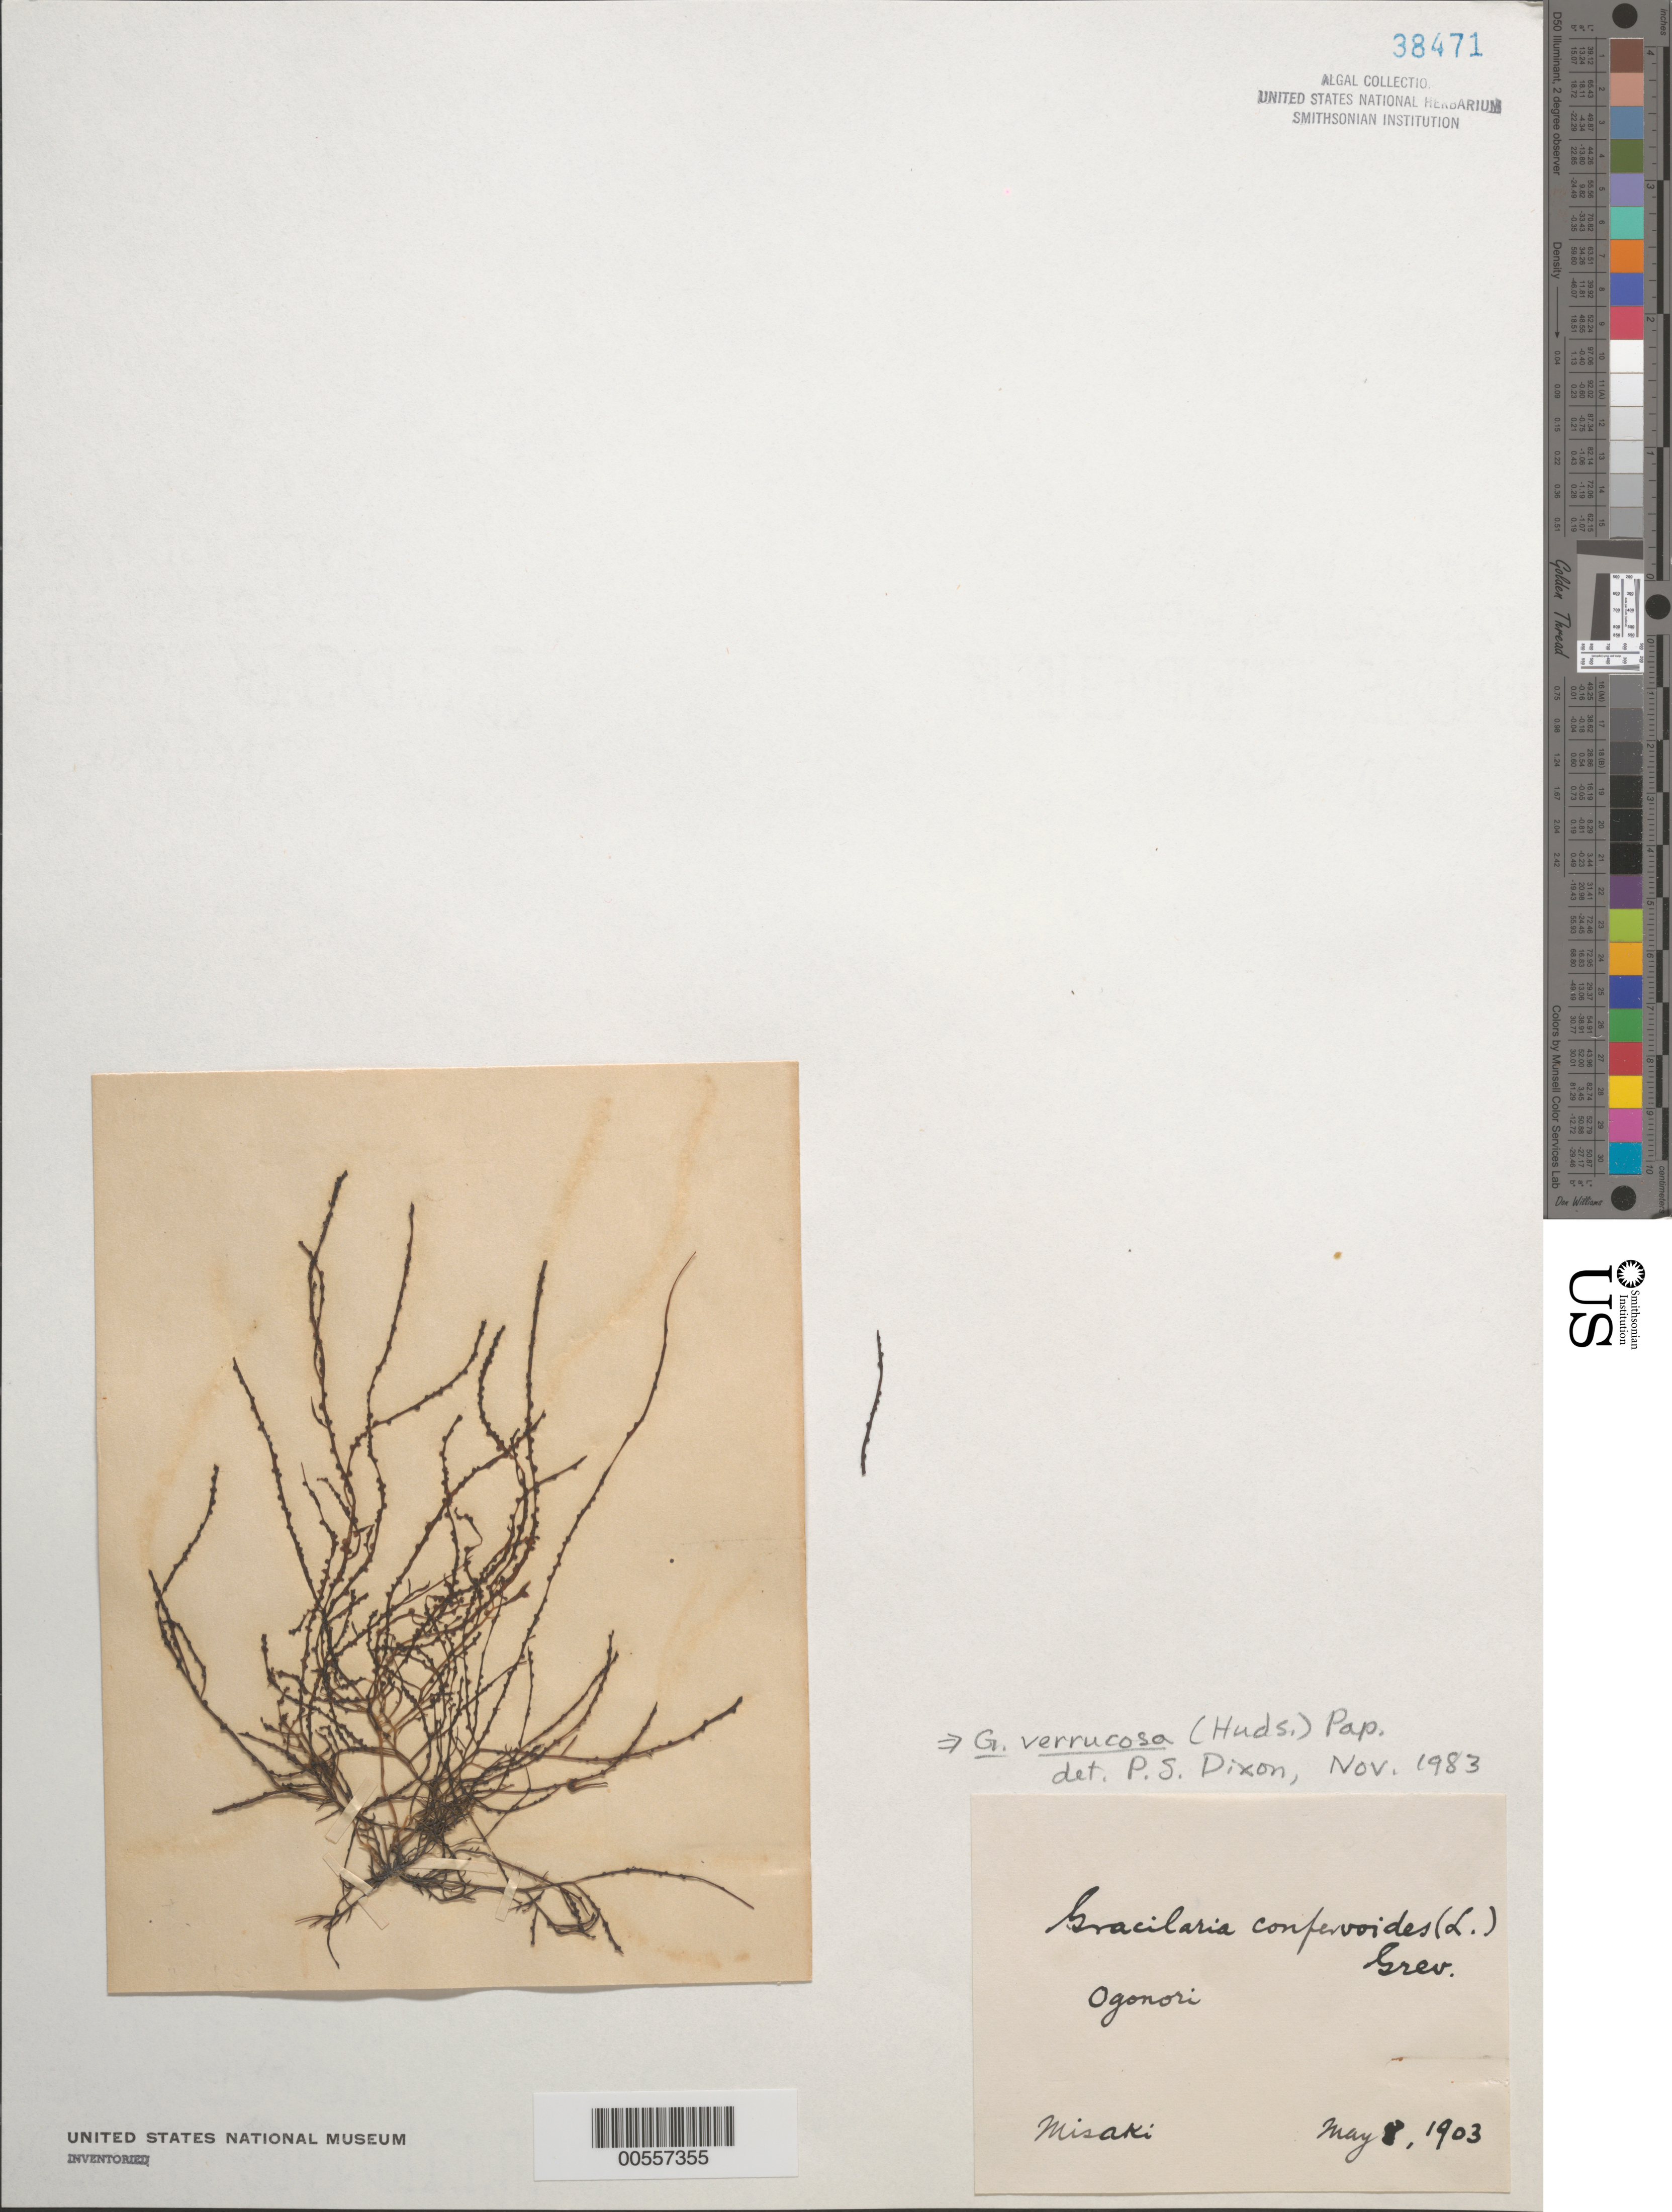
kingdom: Plantae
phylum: Rhodophyta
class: Florideophyceae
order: Gracilariales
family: Gracilariaceae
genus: Gracilariopsis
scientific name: Gracilariopsis longissima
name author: (S.G. Gmel.) Steentoft et al.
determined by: Algae name updating Project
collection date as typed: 08 May 1903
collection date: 1903-05-08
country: Japan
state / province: Kanagawa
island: Honshu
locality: Misaki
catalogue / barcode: US 38471